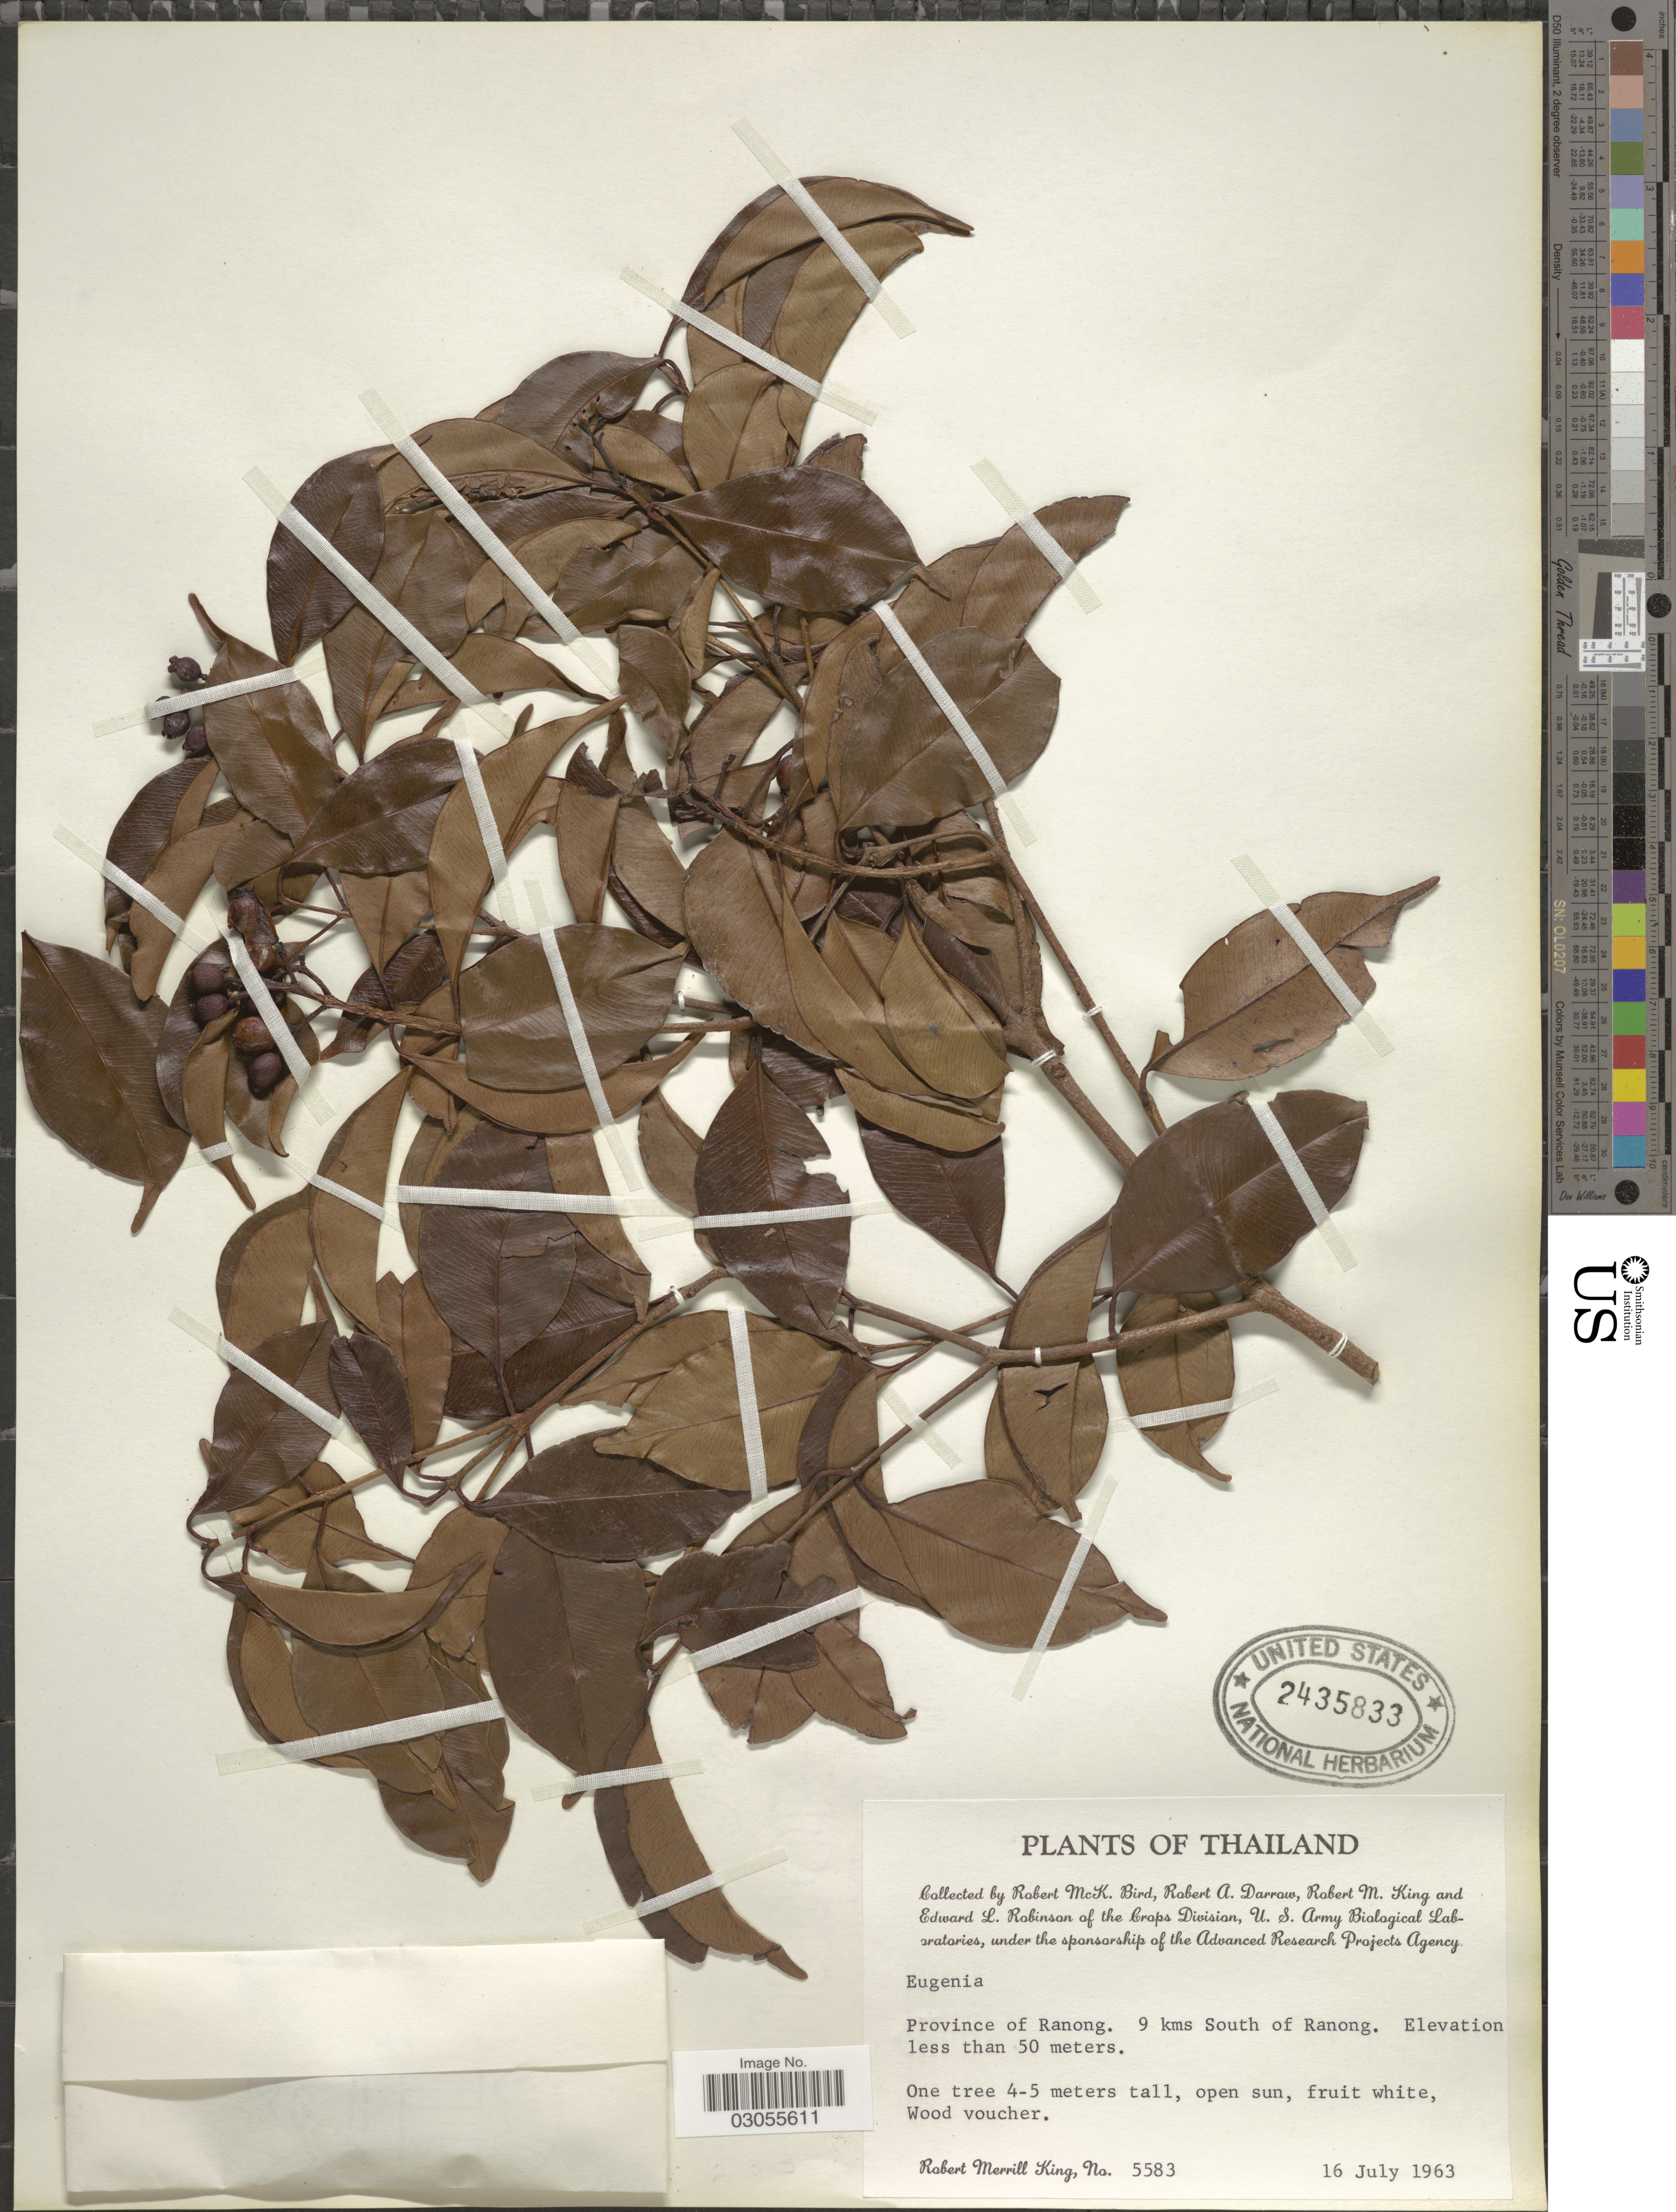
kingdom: Plantae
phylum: Tracheophyta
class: Magnoliopsida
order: Myrtales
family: Myrtaceae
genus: Syzygium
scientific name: Syzygium cerasiforme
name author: (Blume) Merr. & L.M. Perry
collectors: R. M. Bird, R. A. Darrow, R. M. King & E. L. Robinson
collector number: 5583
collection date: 1983-07-16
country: Thailand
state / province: Ranong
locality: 9 kms South of Ranong.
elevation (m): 50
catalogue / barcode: US 2435833